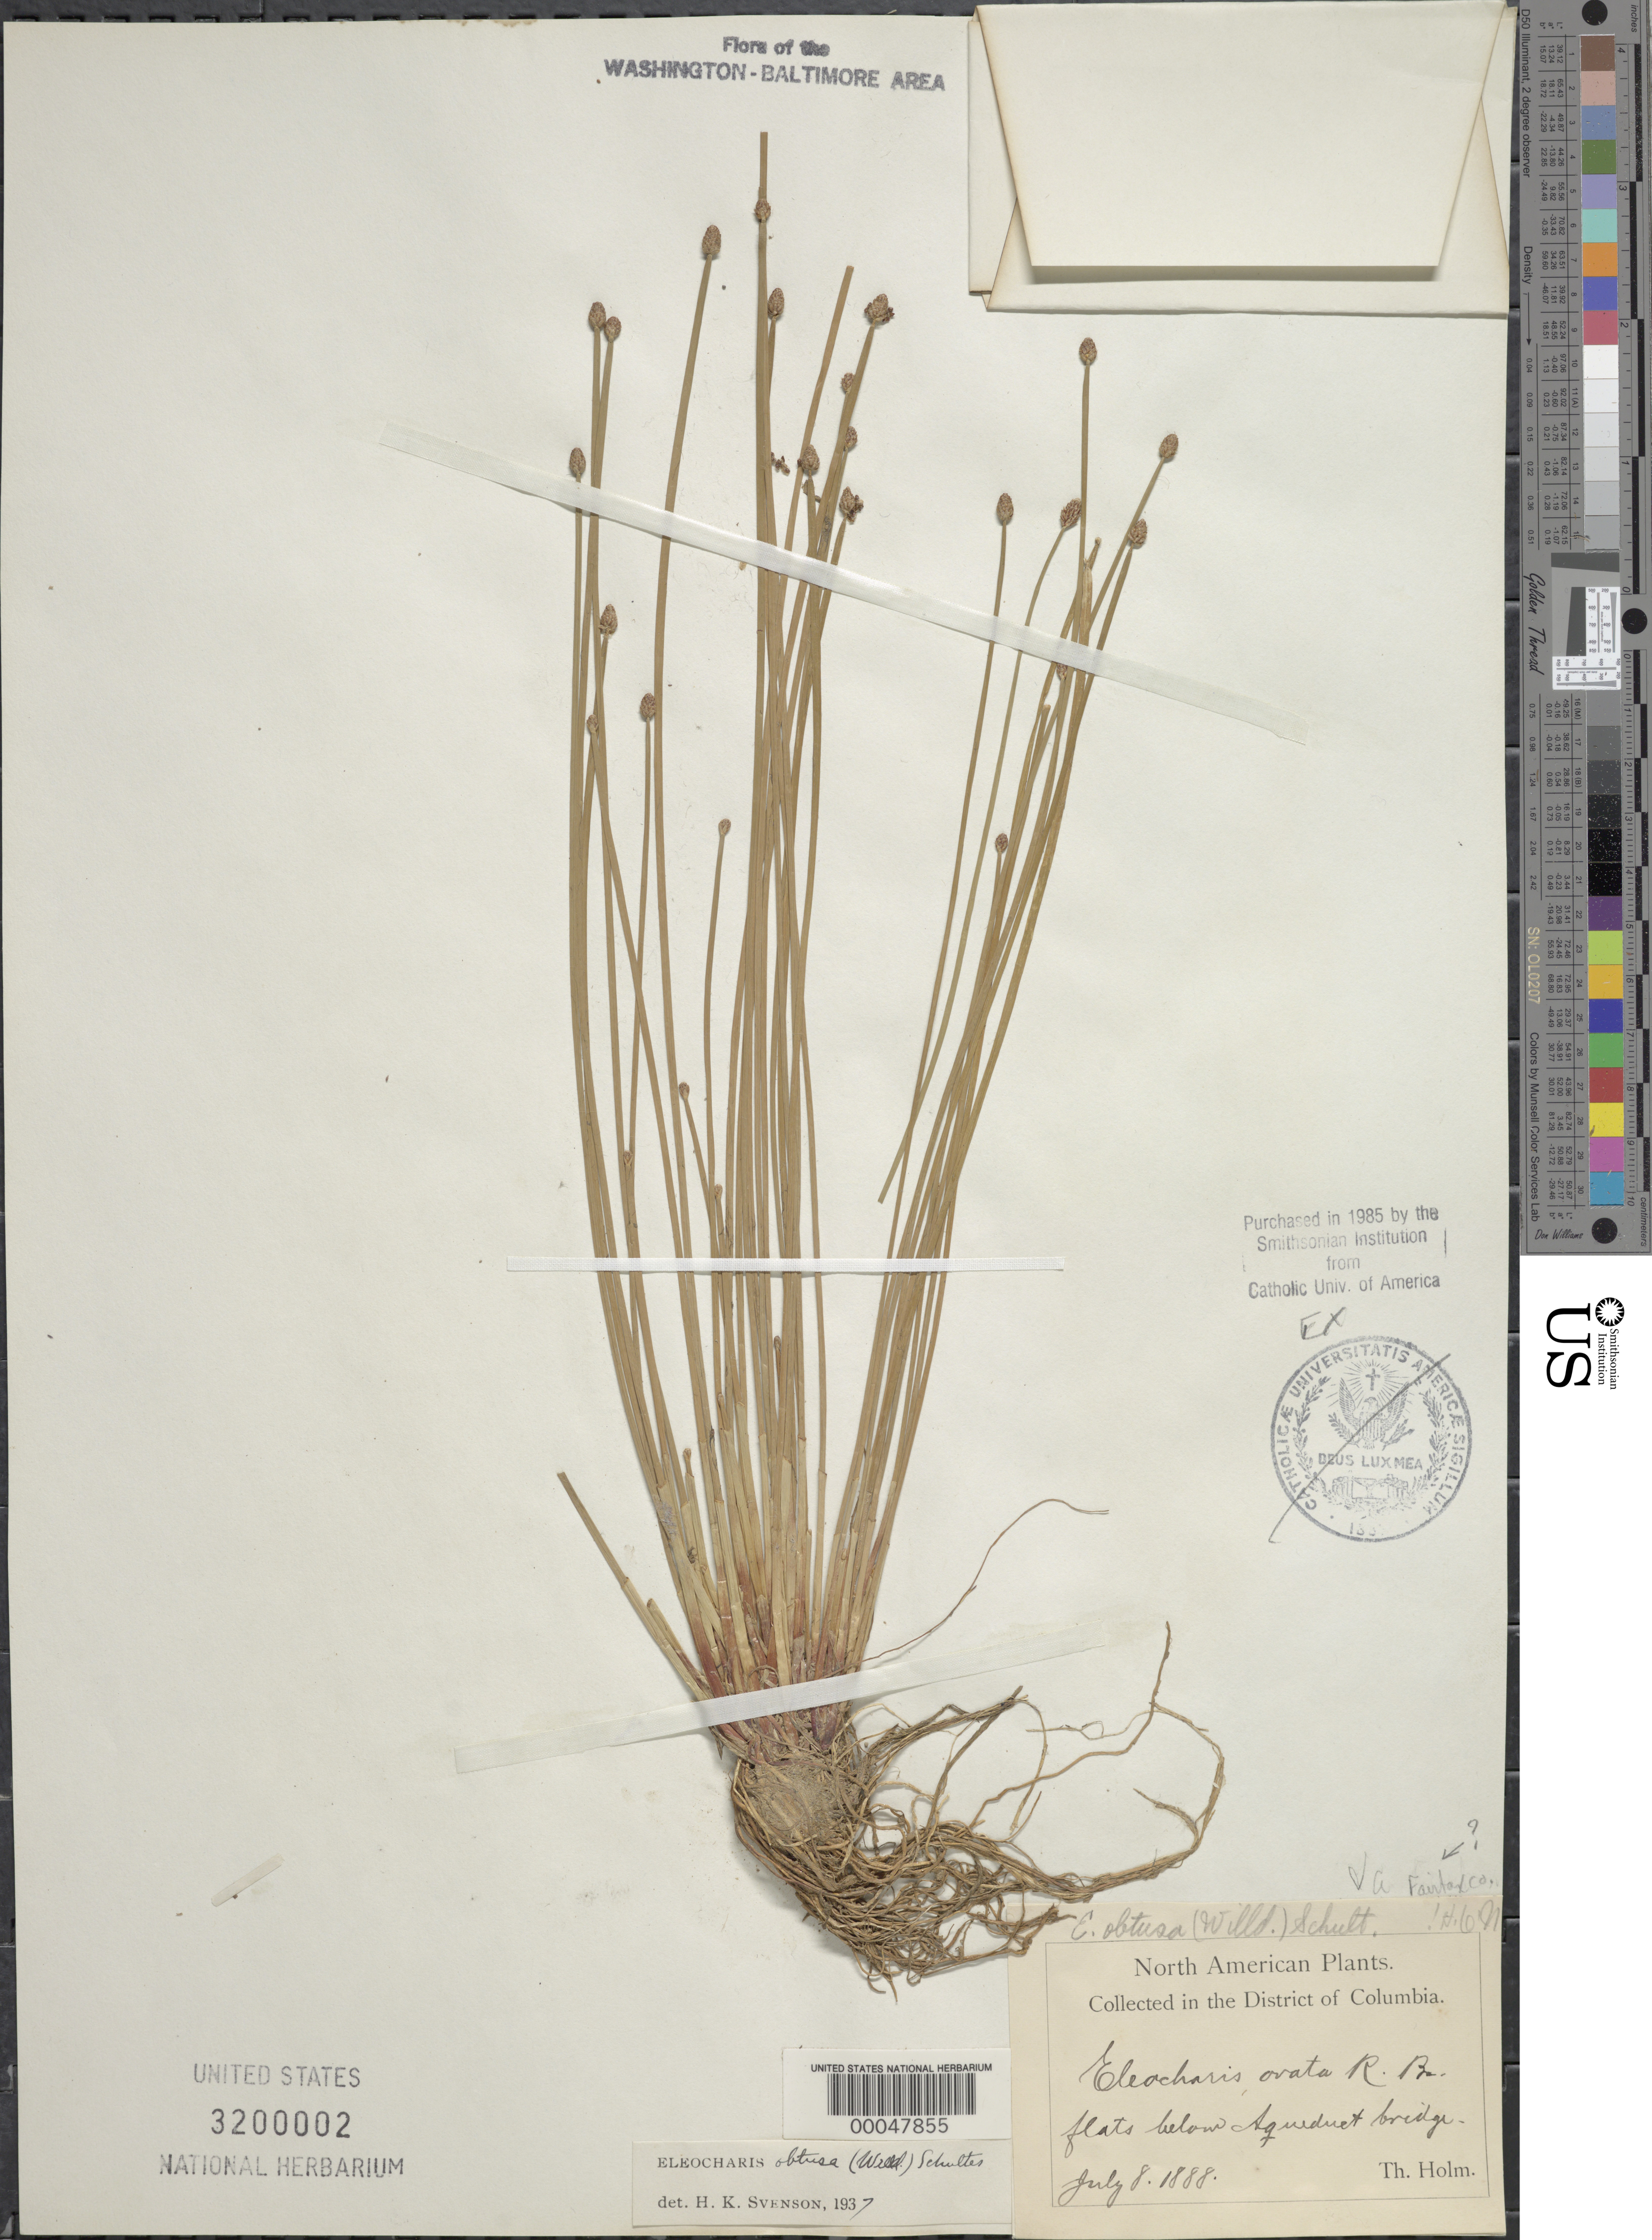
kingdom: Plantae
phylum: Tracheophyta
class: Liliopsida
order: Poales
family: Cyperaceae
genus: Eleocharis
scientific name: Eleocharis obtusa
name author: (Willd.) Schult.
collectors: T. Holm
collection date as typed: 08 Jul 1888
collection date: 1888-07-08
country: United States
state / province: Virginia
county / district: Fairfax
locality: flats below Aqueduct Bridge C. & O. Canal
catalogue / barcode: US 3200002